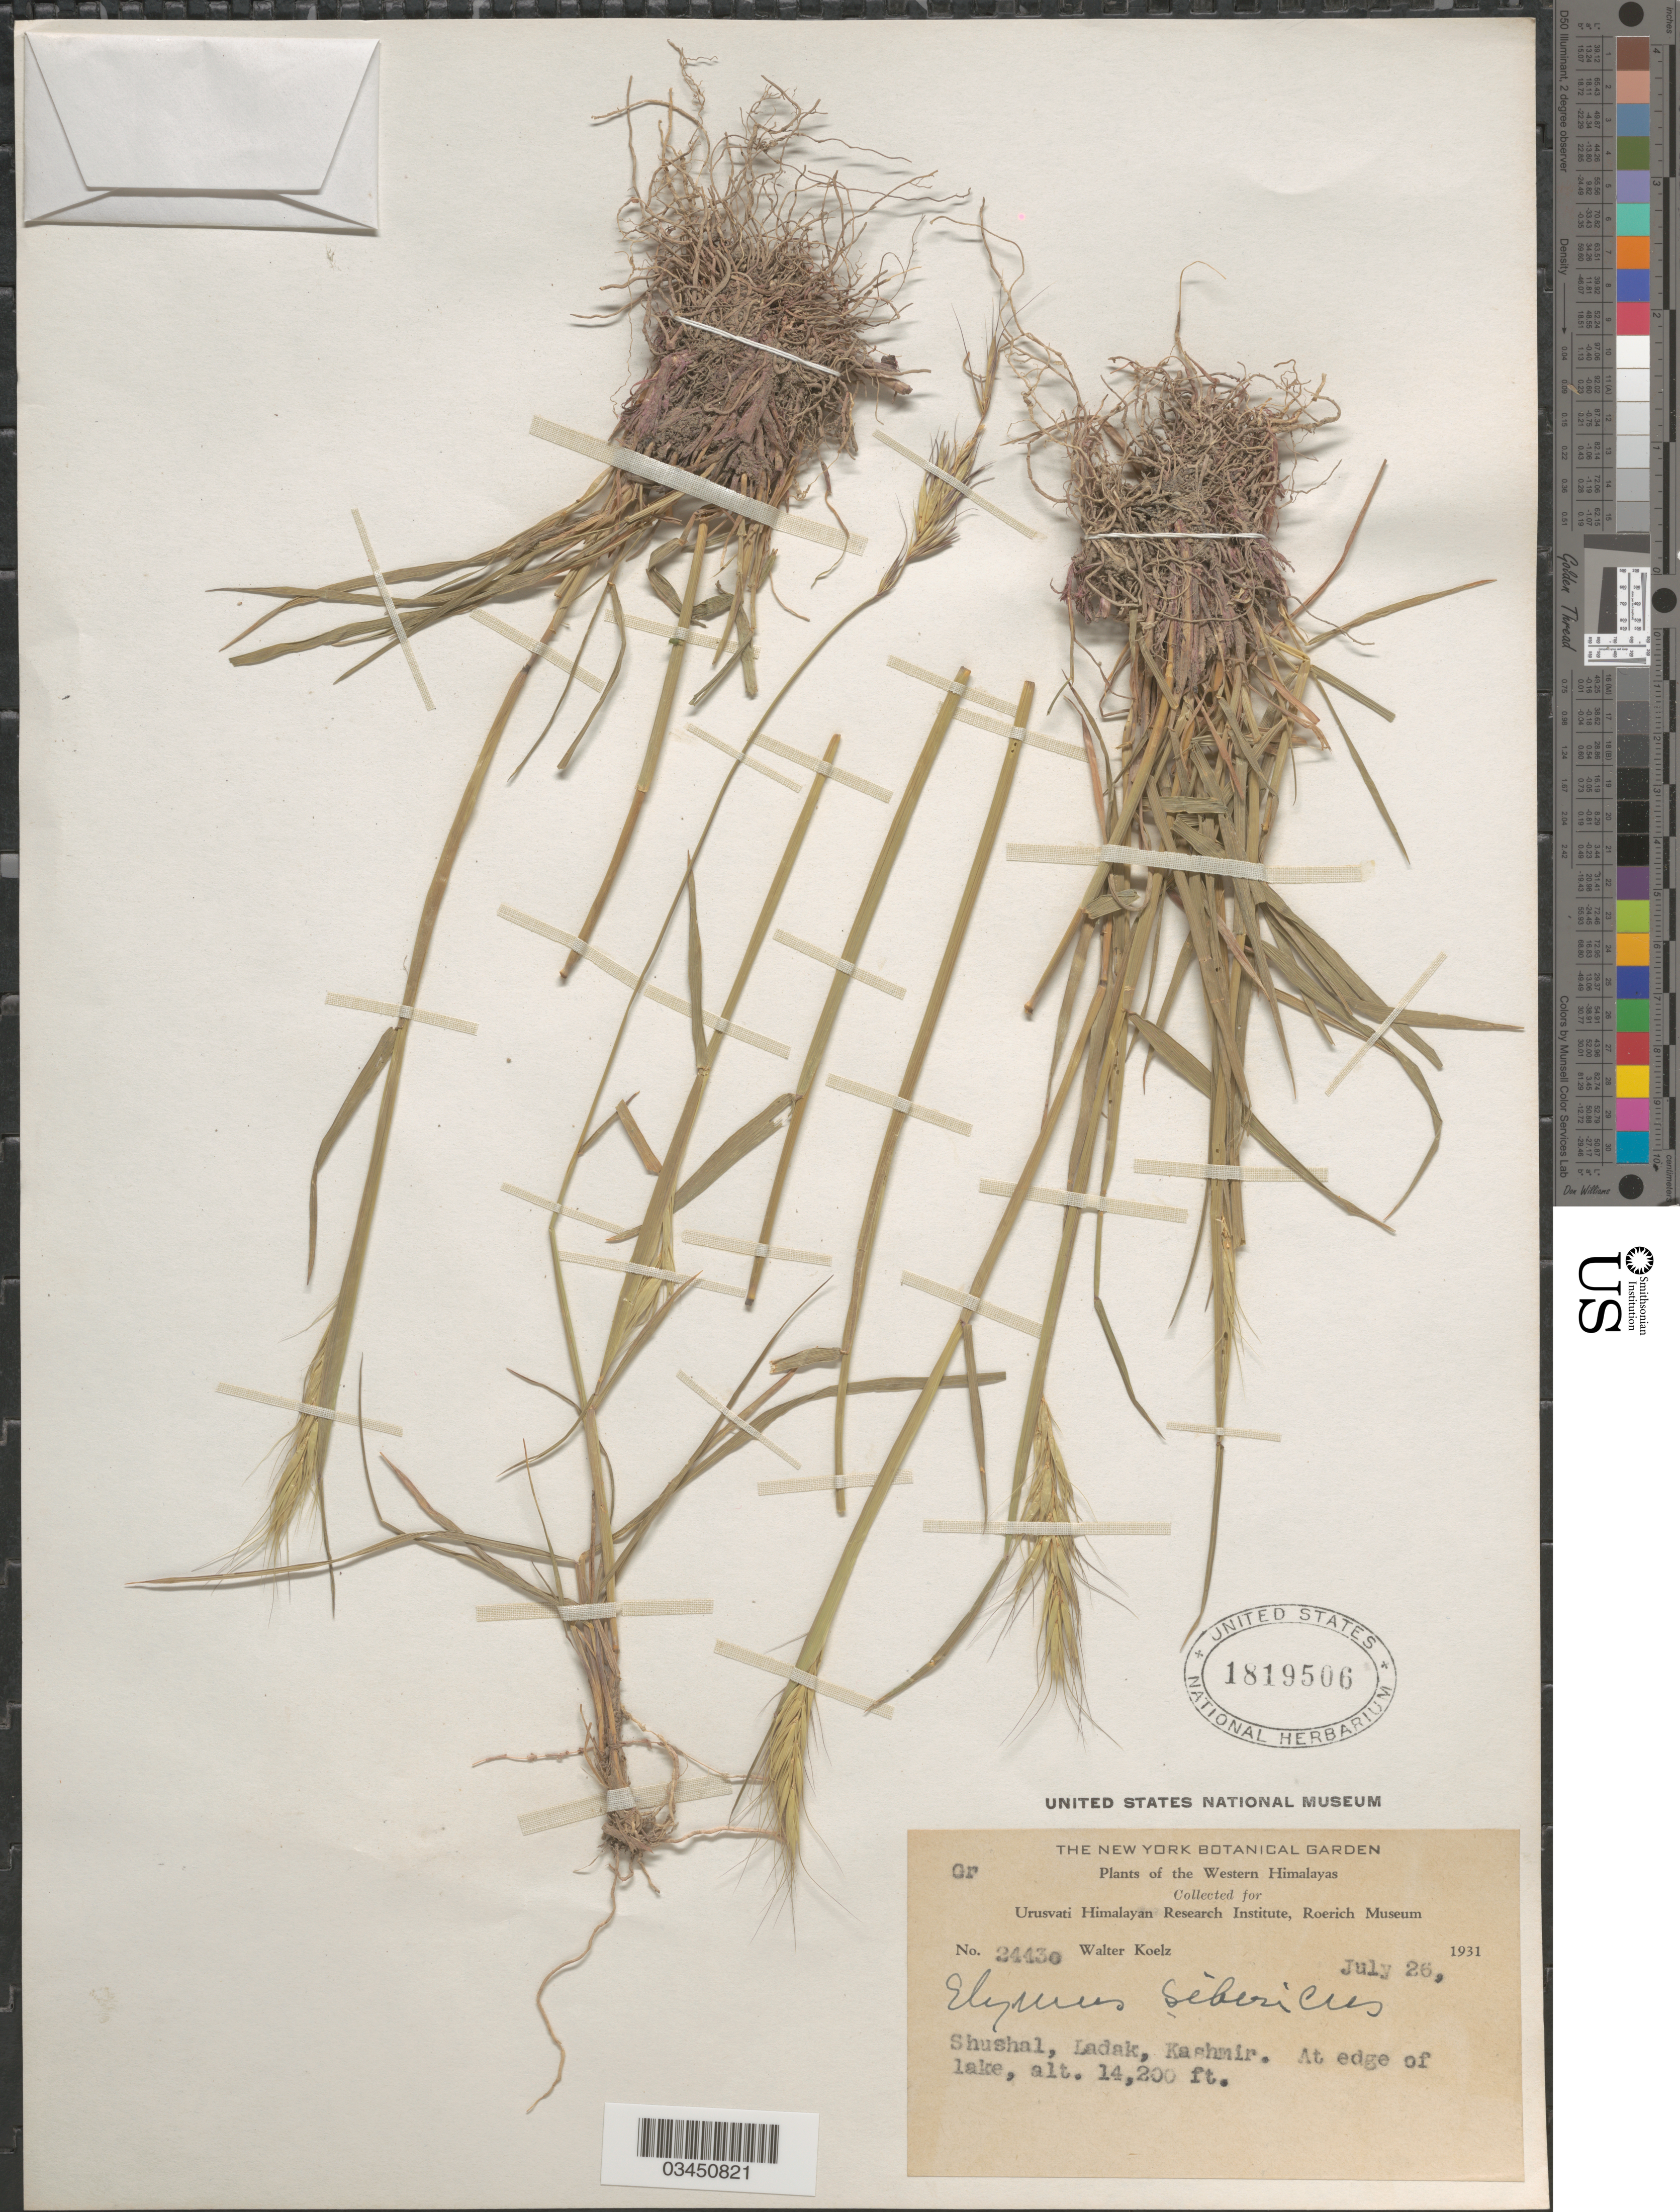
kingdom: Plantae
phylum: Tracheophyta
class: Liliopsida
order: Poales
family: Poaceae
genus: Elymus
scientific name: Elymus sibiricus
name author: L.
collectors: W. N. Koelz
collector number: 24430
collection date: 1931-07-26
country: India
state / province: Ladakh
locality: Western Himalayas. Shushal, Ladak, Kashmir. At edge of lake.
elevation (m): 4328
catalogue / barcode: US 1819506